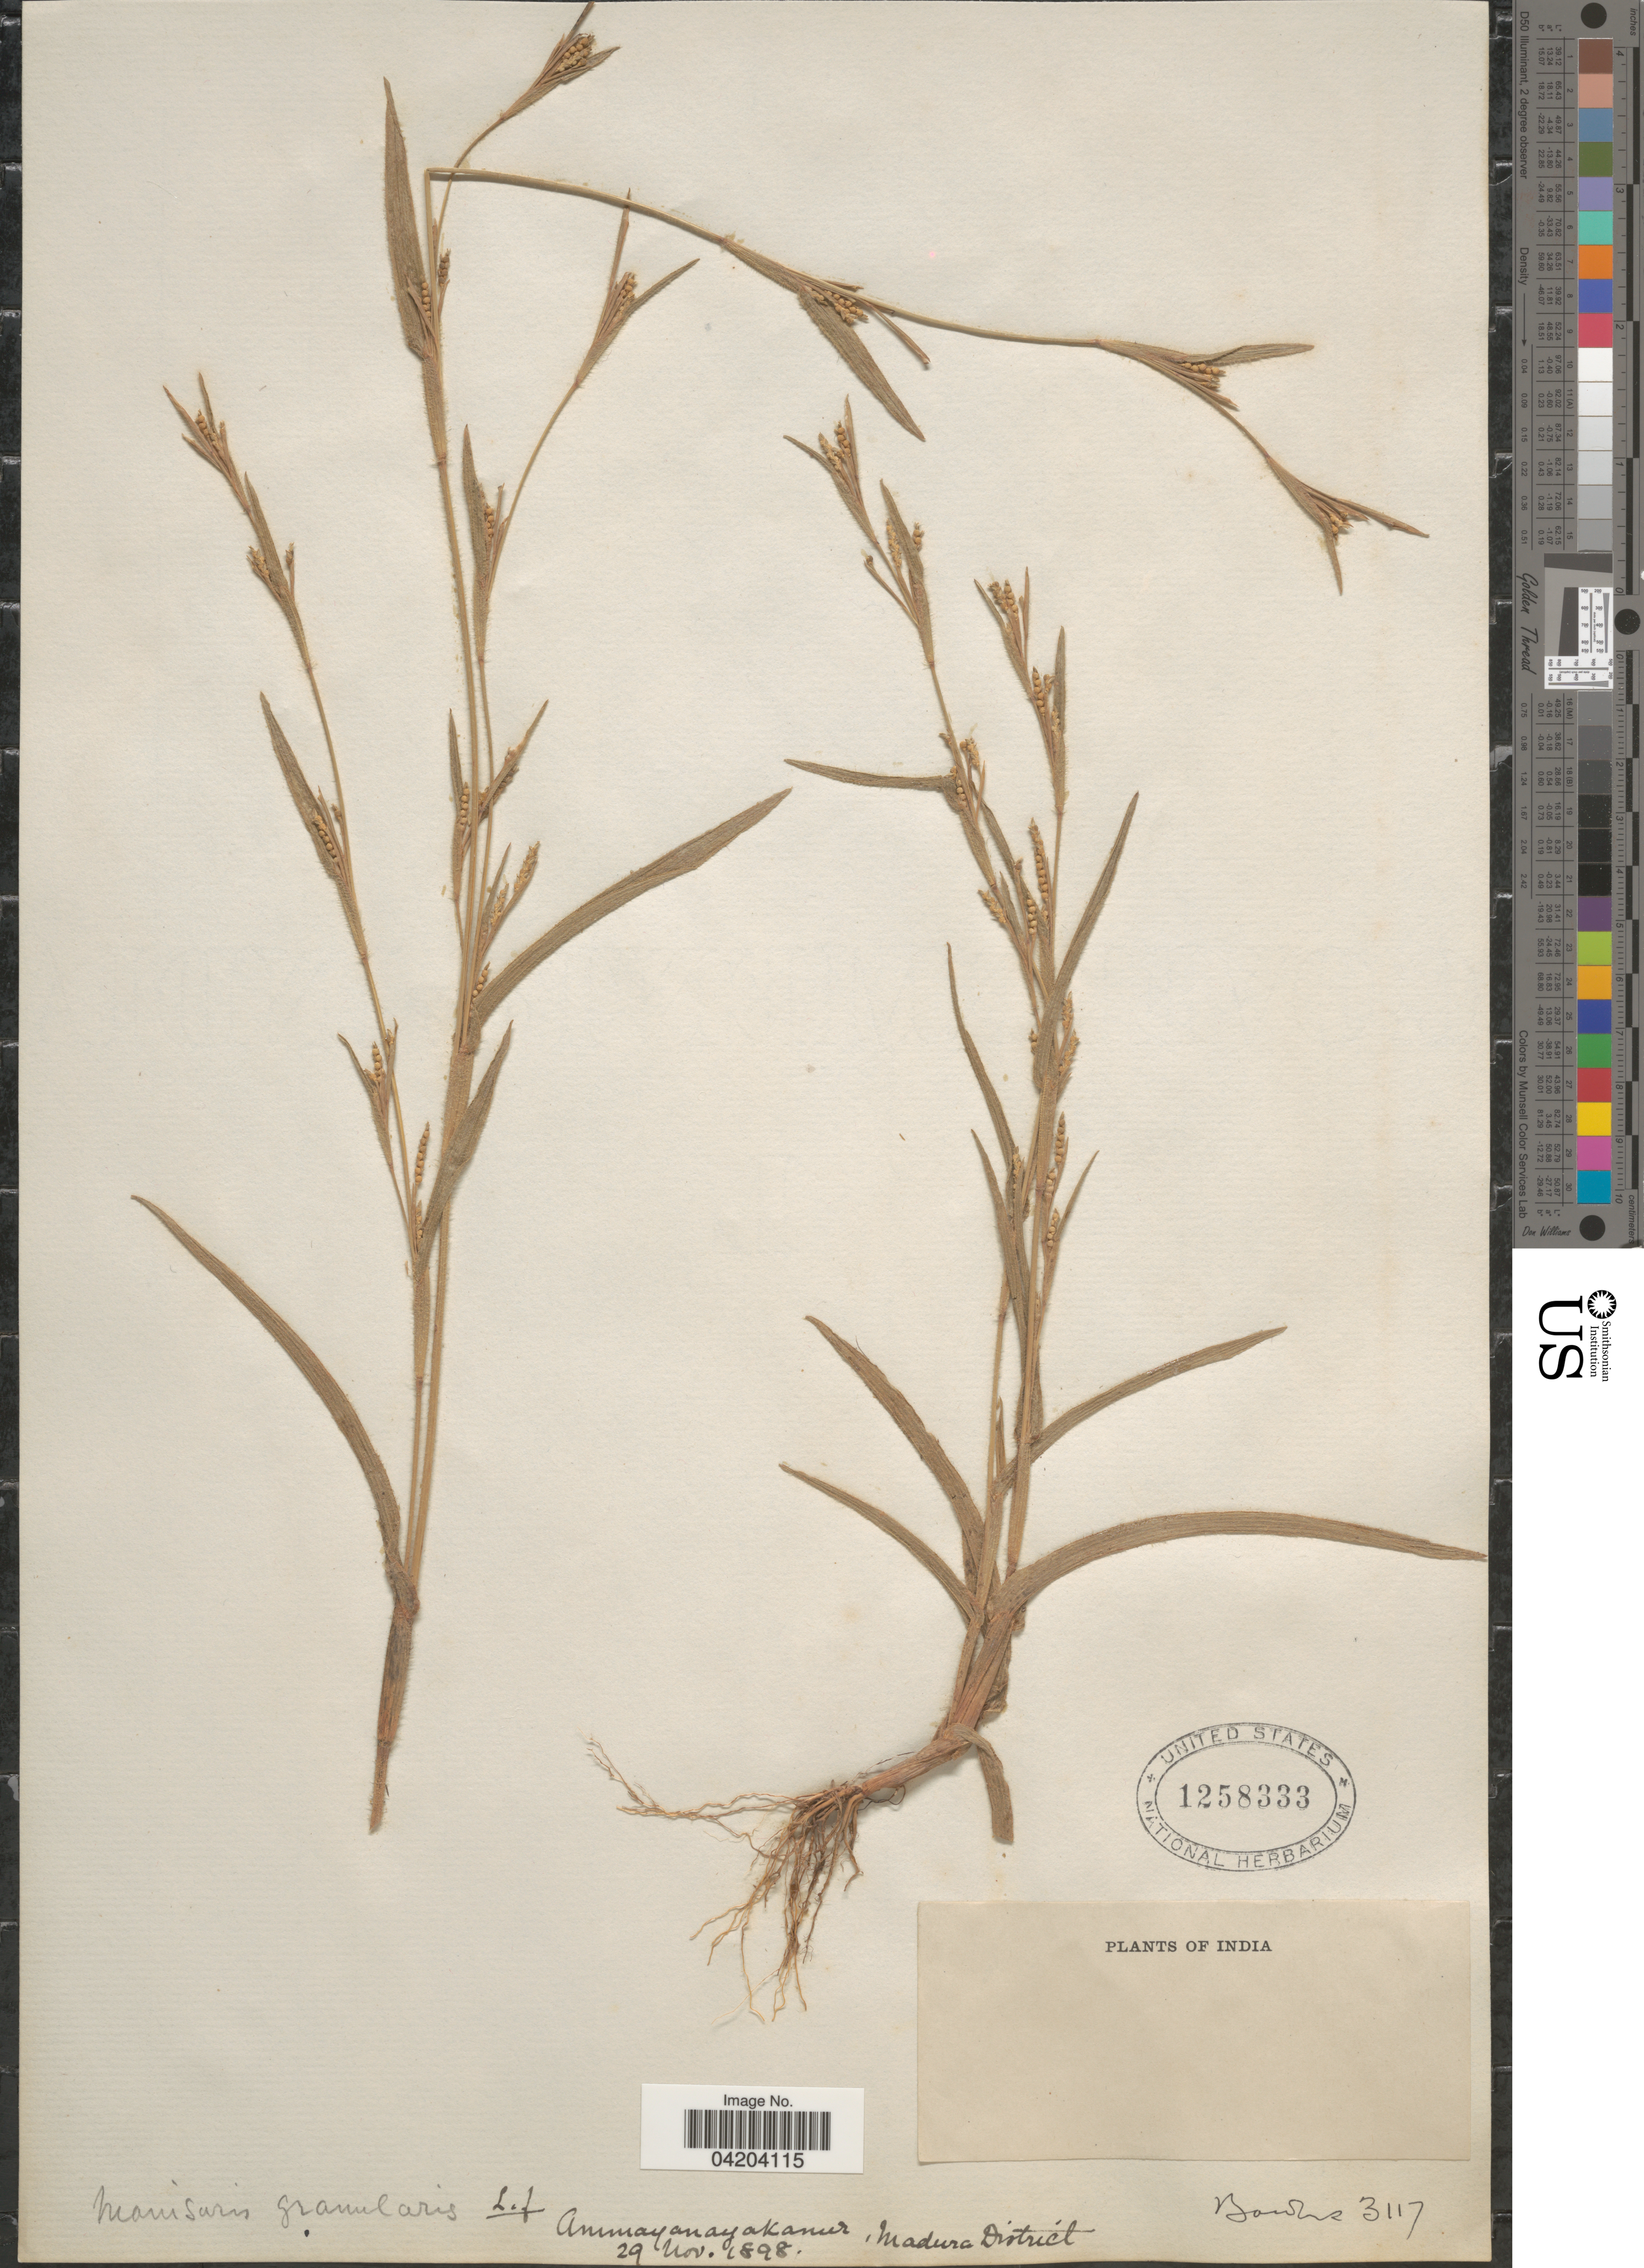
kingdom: Plantae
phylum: Tracheophyta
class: Liliopsida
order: Poales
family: Poaceae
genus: Mnesithea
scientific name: Mnesithea granularis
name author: (L.) de Koning & Sosef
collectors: -- Bourne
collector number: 3117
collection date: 1898-11-29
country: India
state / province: Tamil Nadu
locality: Ammayanayakanur, Madura District.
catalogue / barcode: US 1258333